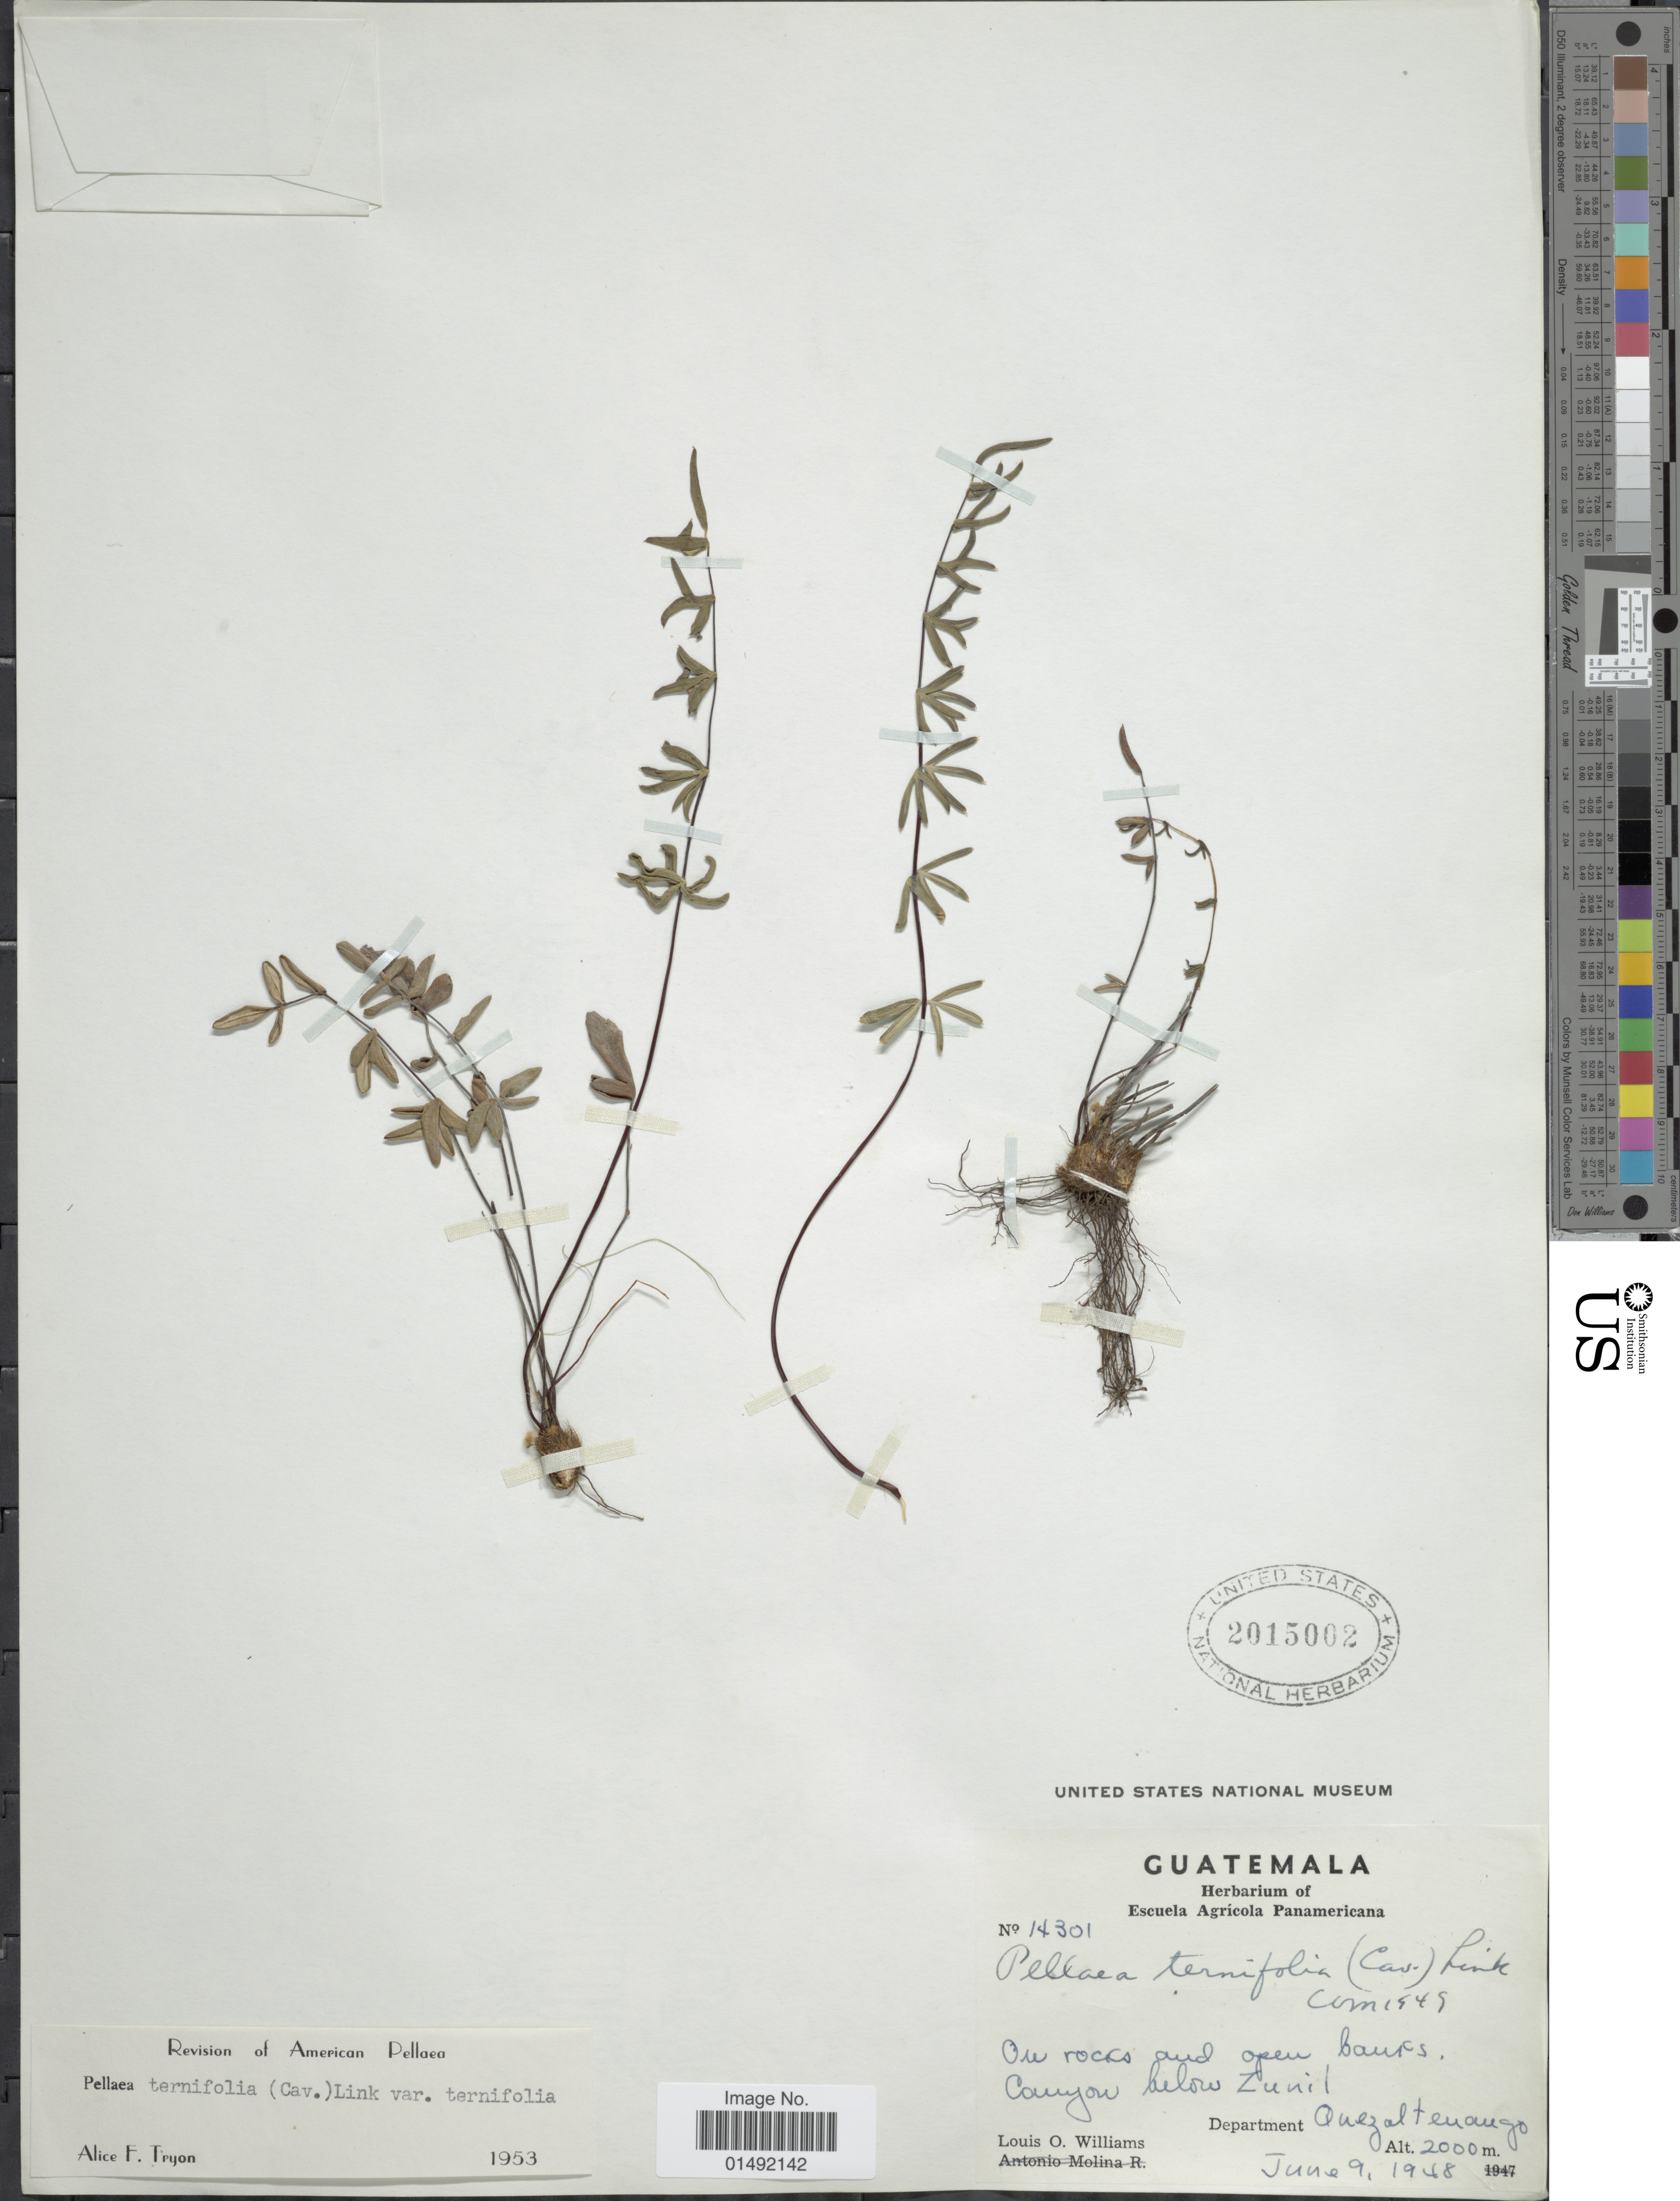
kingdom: Plantae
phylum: Tracheophyta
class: Polypodiopsida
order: Polypodiales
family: Pteridaceae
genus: Pellaea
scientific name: Pellaea ternifolia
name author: (Cav.) Link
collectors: L. O. Williams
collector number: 14301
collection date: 1948-06-09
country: Guatemala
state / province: Quetzaltenango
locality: On rocks and open banks. Canyon below Zunil, Department Quezaletenango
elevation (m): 2000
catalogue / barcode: US 2015002